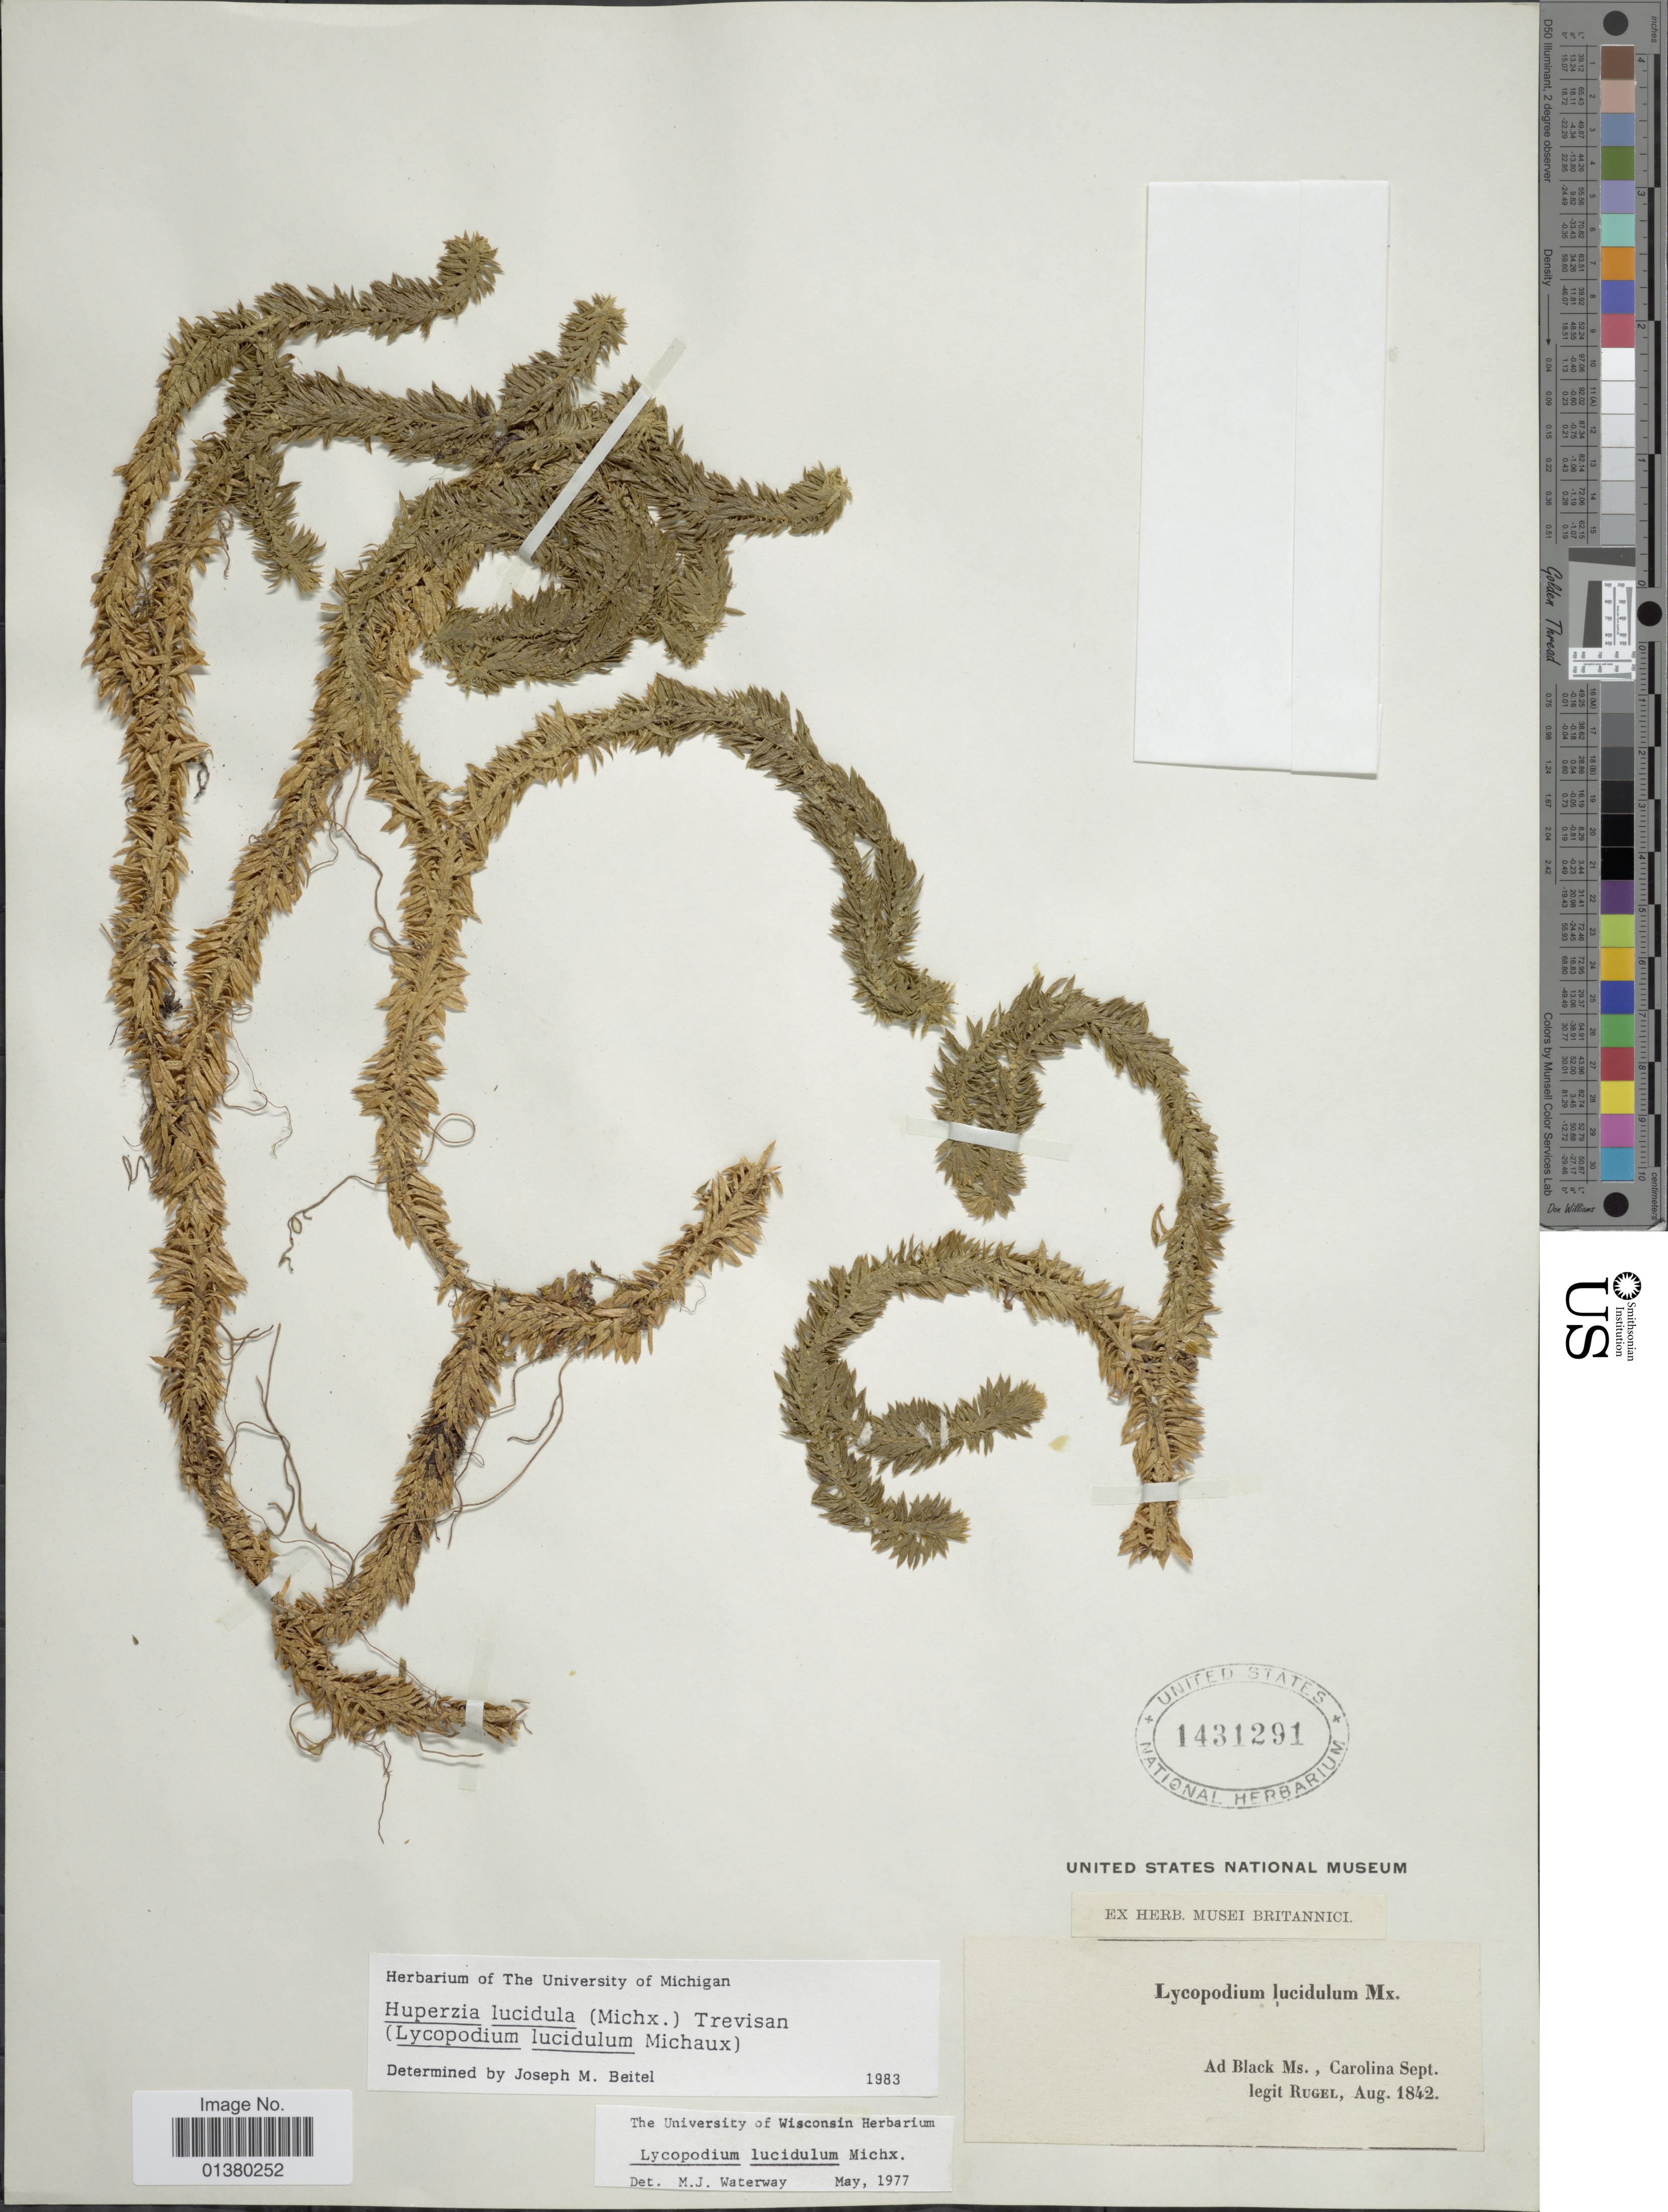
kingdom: Plantae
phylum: Tracheophyta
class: Lycopodiopsida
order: Lycopodiales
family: Lycopodiaceae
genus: Huperzia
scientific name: Huperzia lucidula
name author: (Michx.) Trevis.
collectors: Rugel, --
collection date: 1842-08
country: United States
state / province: North Carolina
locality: Ad Black Ms., Carolina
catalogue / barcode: US 1431291